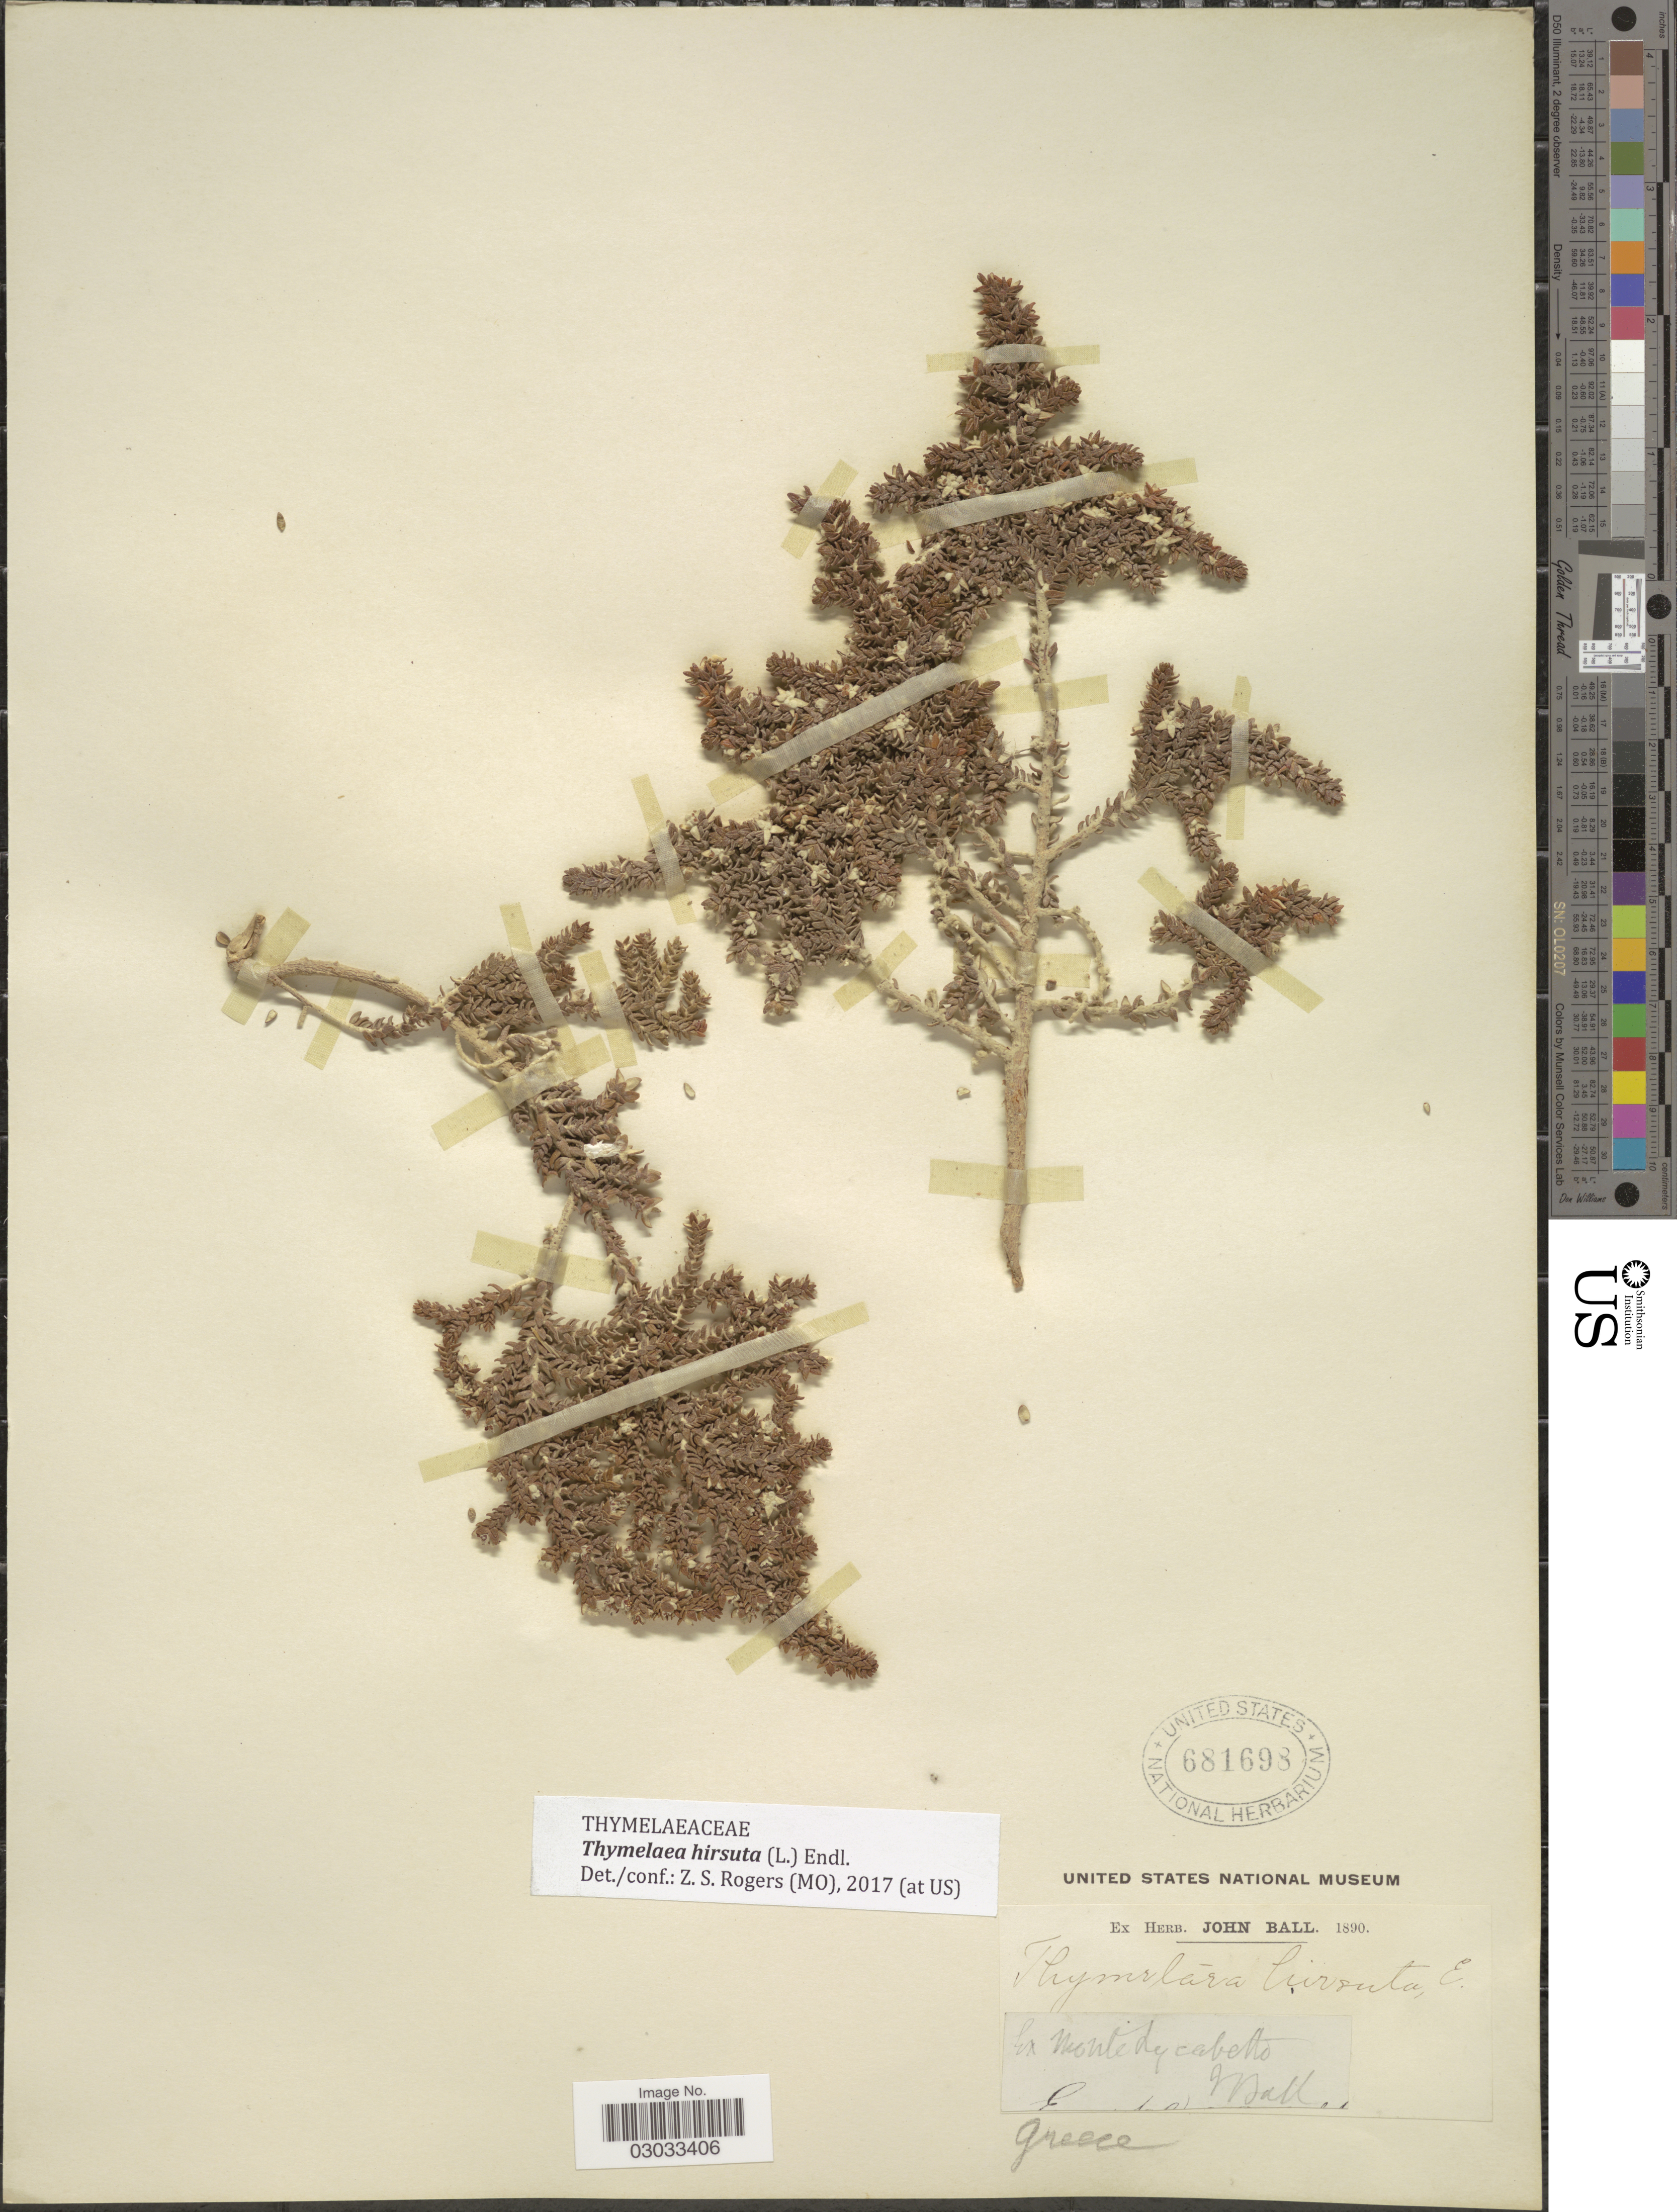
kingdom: Plantae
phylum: Tracheophyta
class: Magnoliopsida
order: Malvales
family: Thymelaeaceae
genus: Thymelaea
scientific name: Thymelaea hirsuta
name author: (L.) Endl.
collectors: Mall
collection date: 1890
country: Greece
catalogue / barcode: US 681698